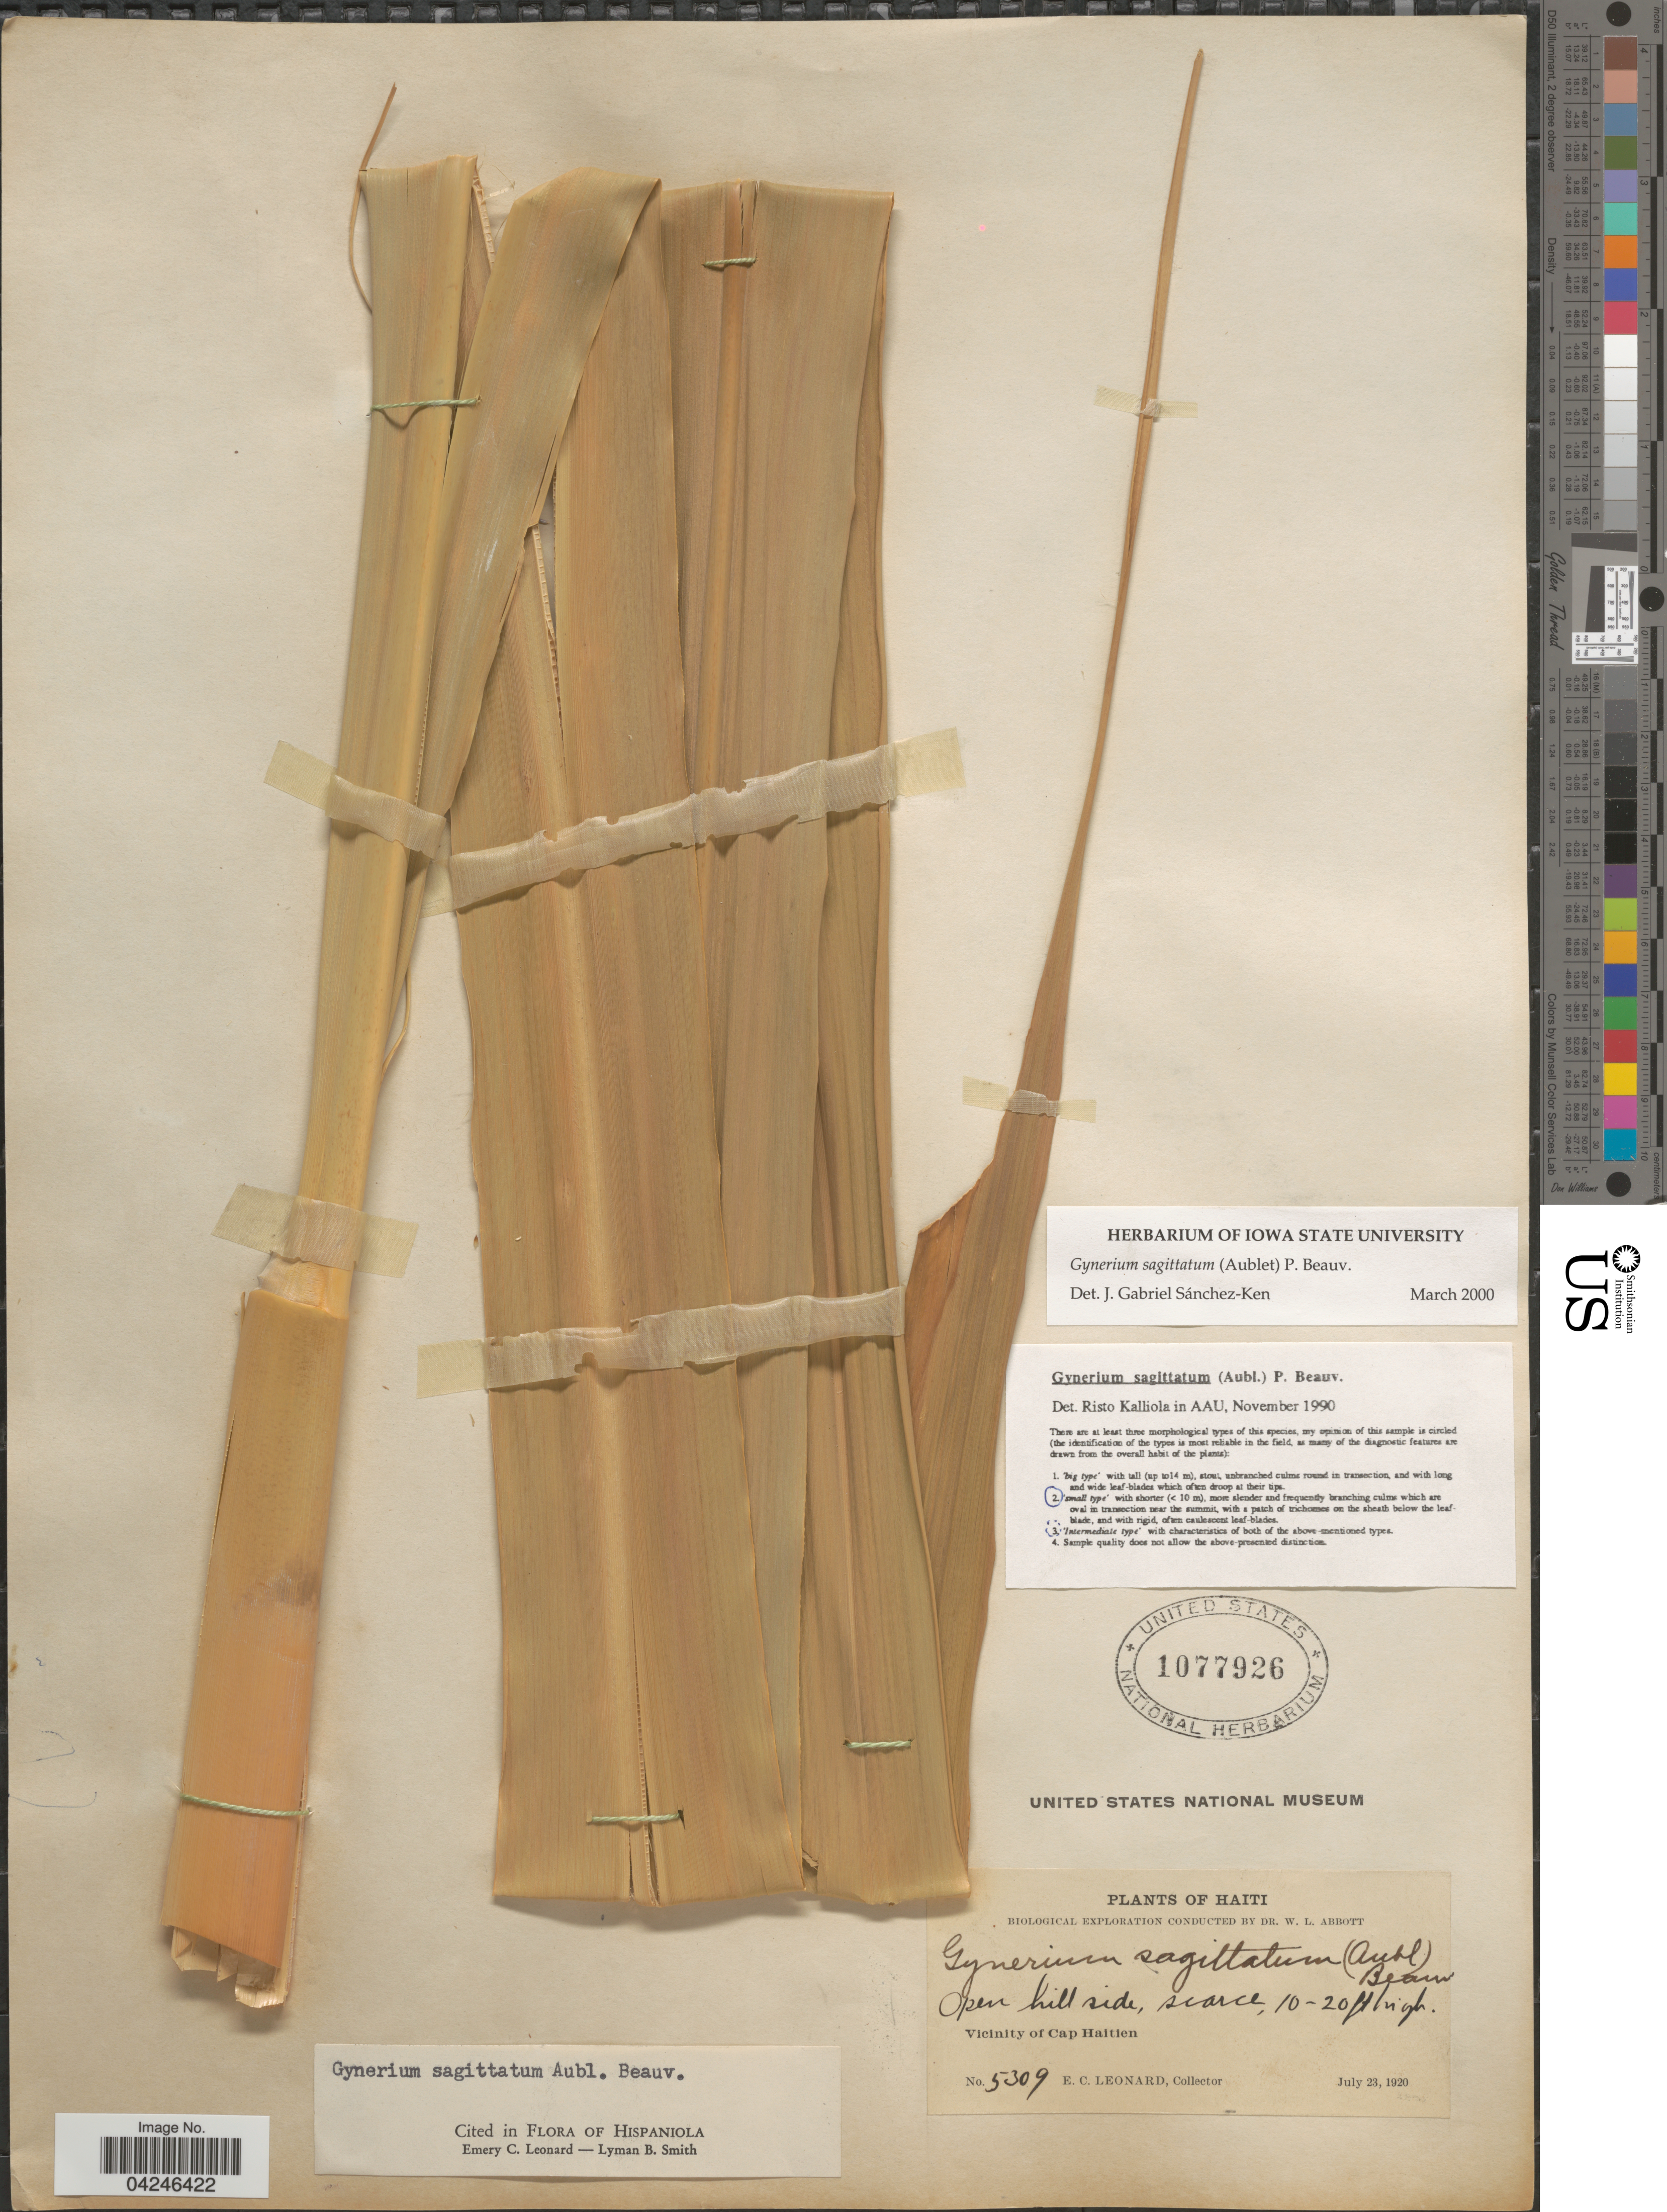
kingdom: Plantae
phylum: Tracheophyta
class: Liliopsida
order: Poales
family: Poaceae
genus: Gynerium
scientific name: Gynerium sagittatum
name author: (Aubl.) P. Beauv.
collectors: E. C. Leonard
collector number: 5309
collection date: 1920-07-23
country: Haiti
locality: Biological Exploration. Open hillside. Vicinity of Cap Haitien.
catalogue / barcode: US 1077926